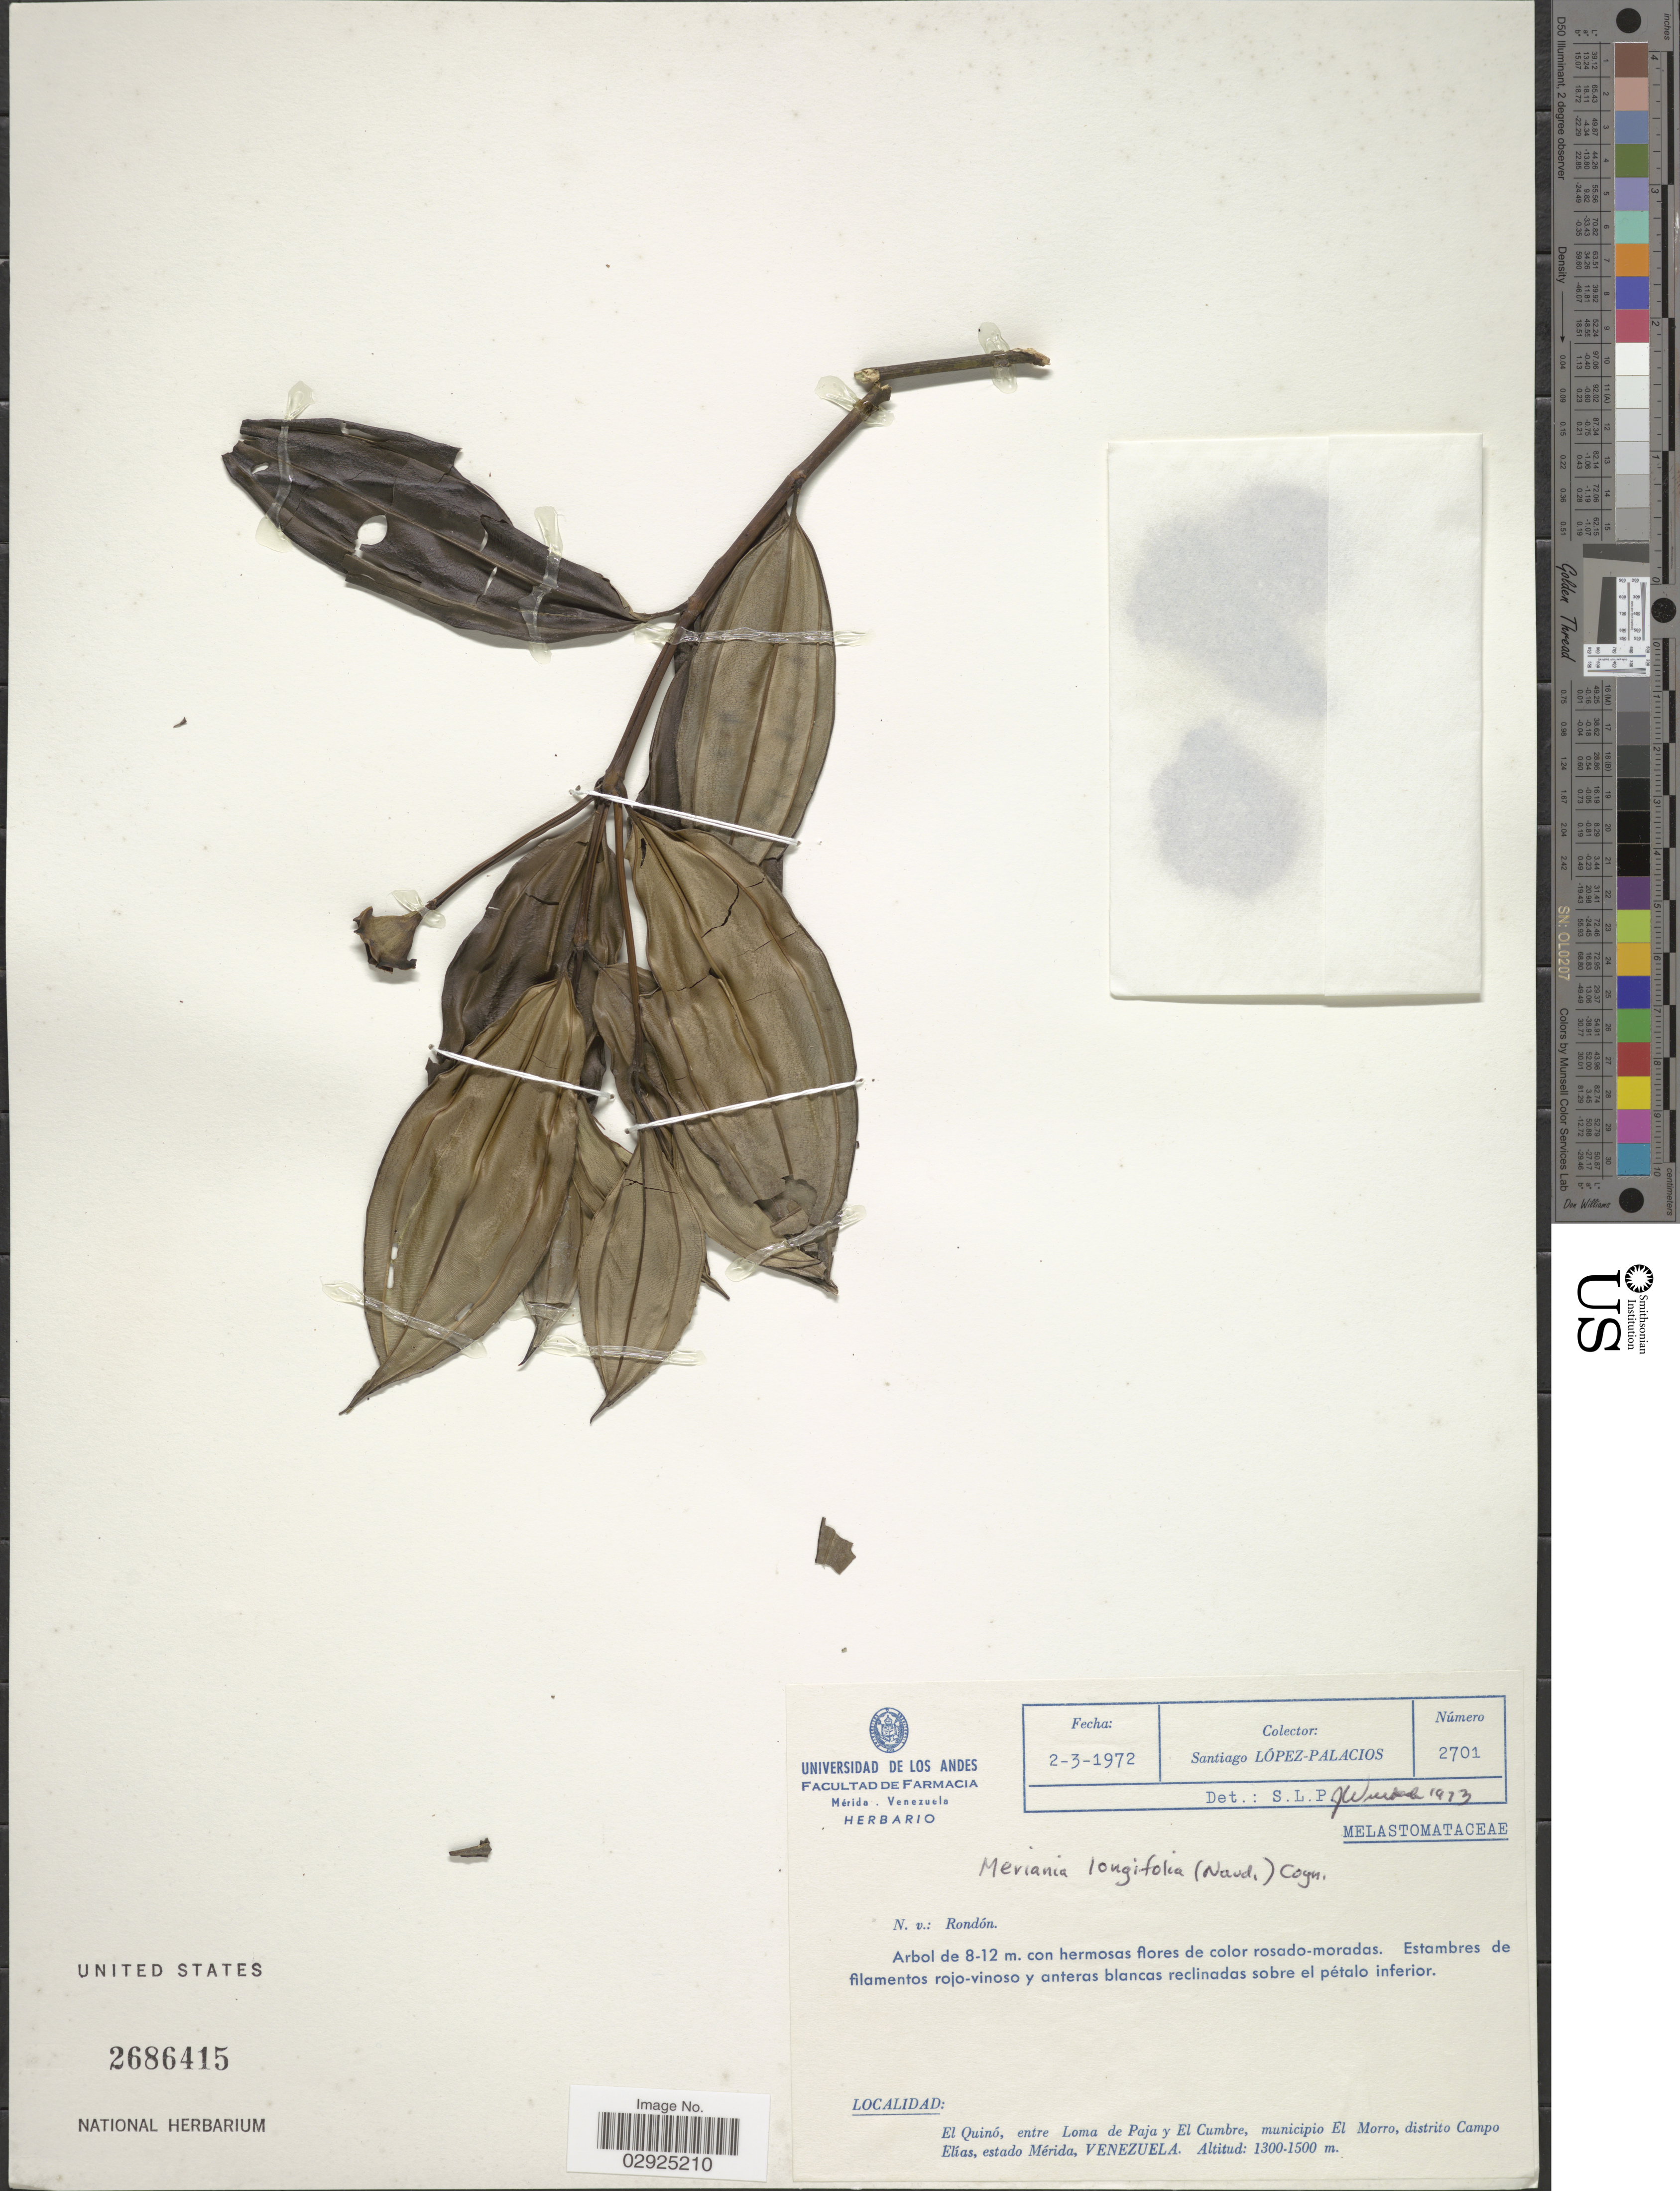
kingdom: Plantae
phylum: Tracheophyta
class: Magnoliopsida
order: Myrtales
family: Melastomataceae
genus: Meriania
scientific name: Meriania longifolia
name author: (Naudin) Cogn.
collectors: S. López-Palacios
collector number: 2701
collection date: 1972-03-02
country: Venezuela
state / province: Mérida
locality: El Quinó, entre Loma de Paja y El Cumbre, municipio El Morro, distrito Campo Elías.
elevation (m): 1300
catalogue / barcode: US 2686415